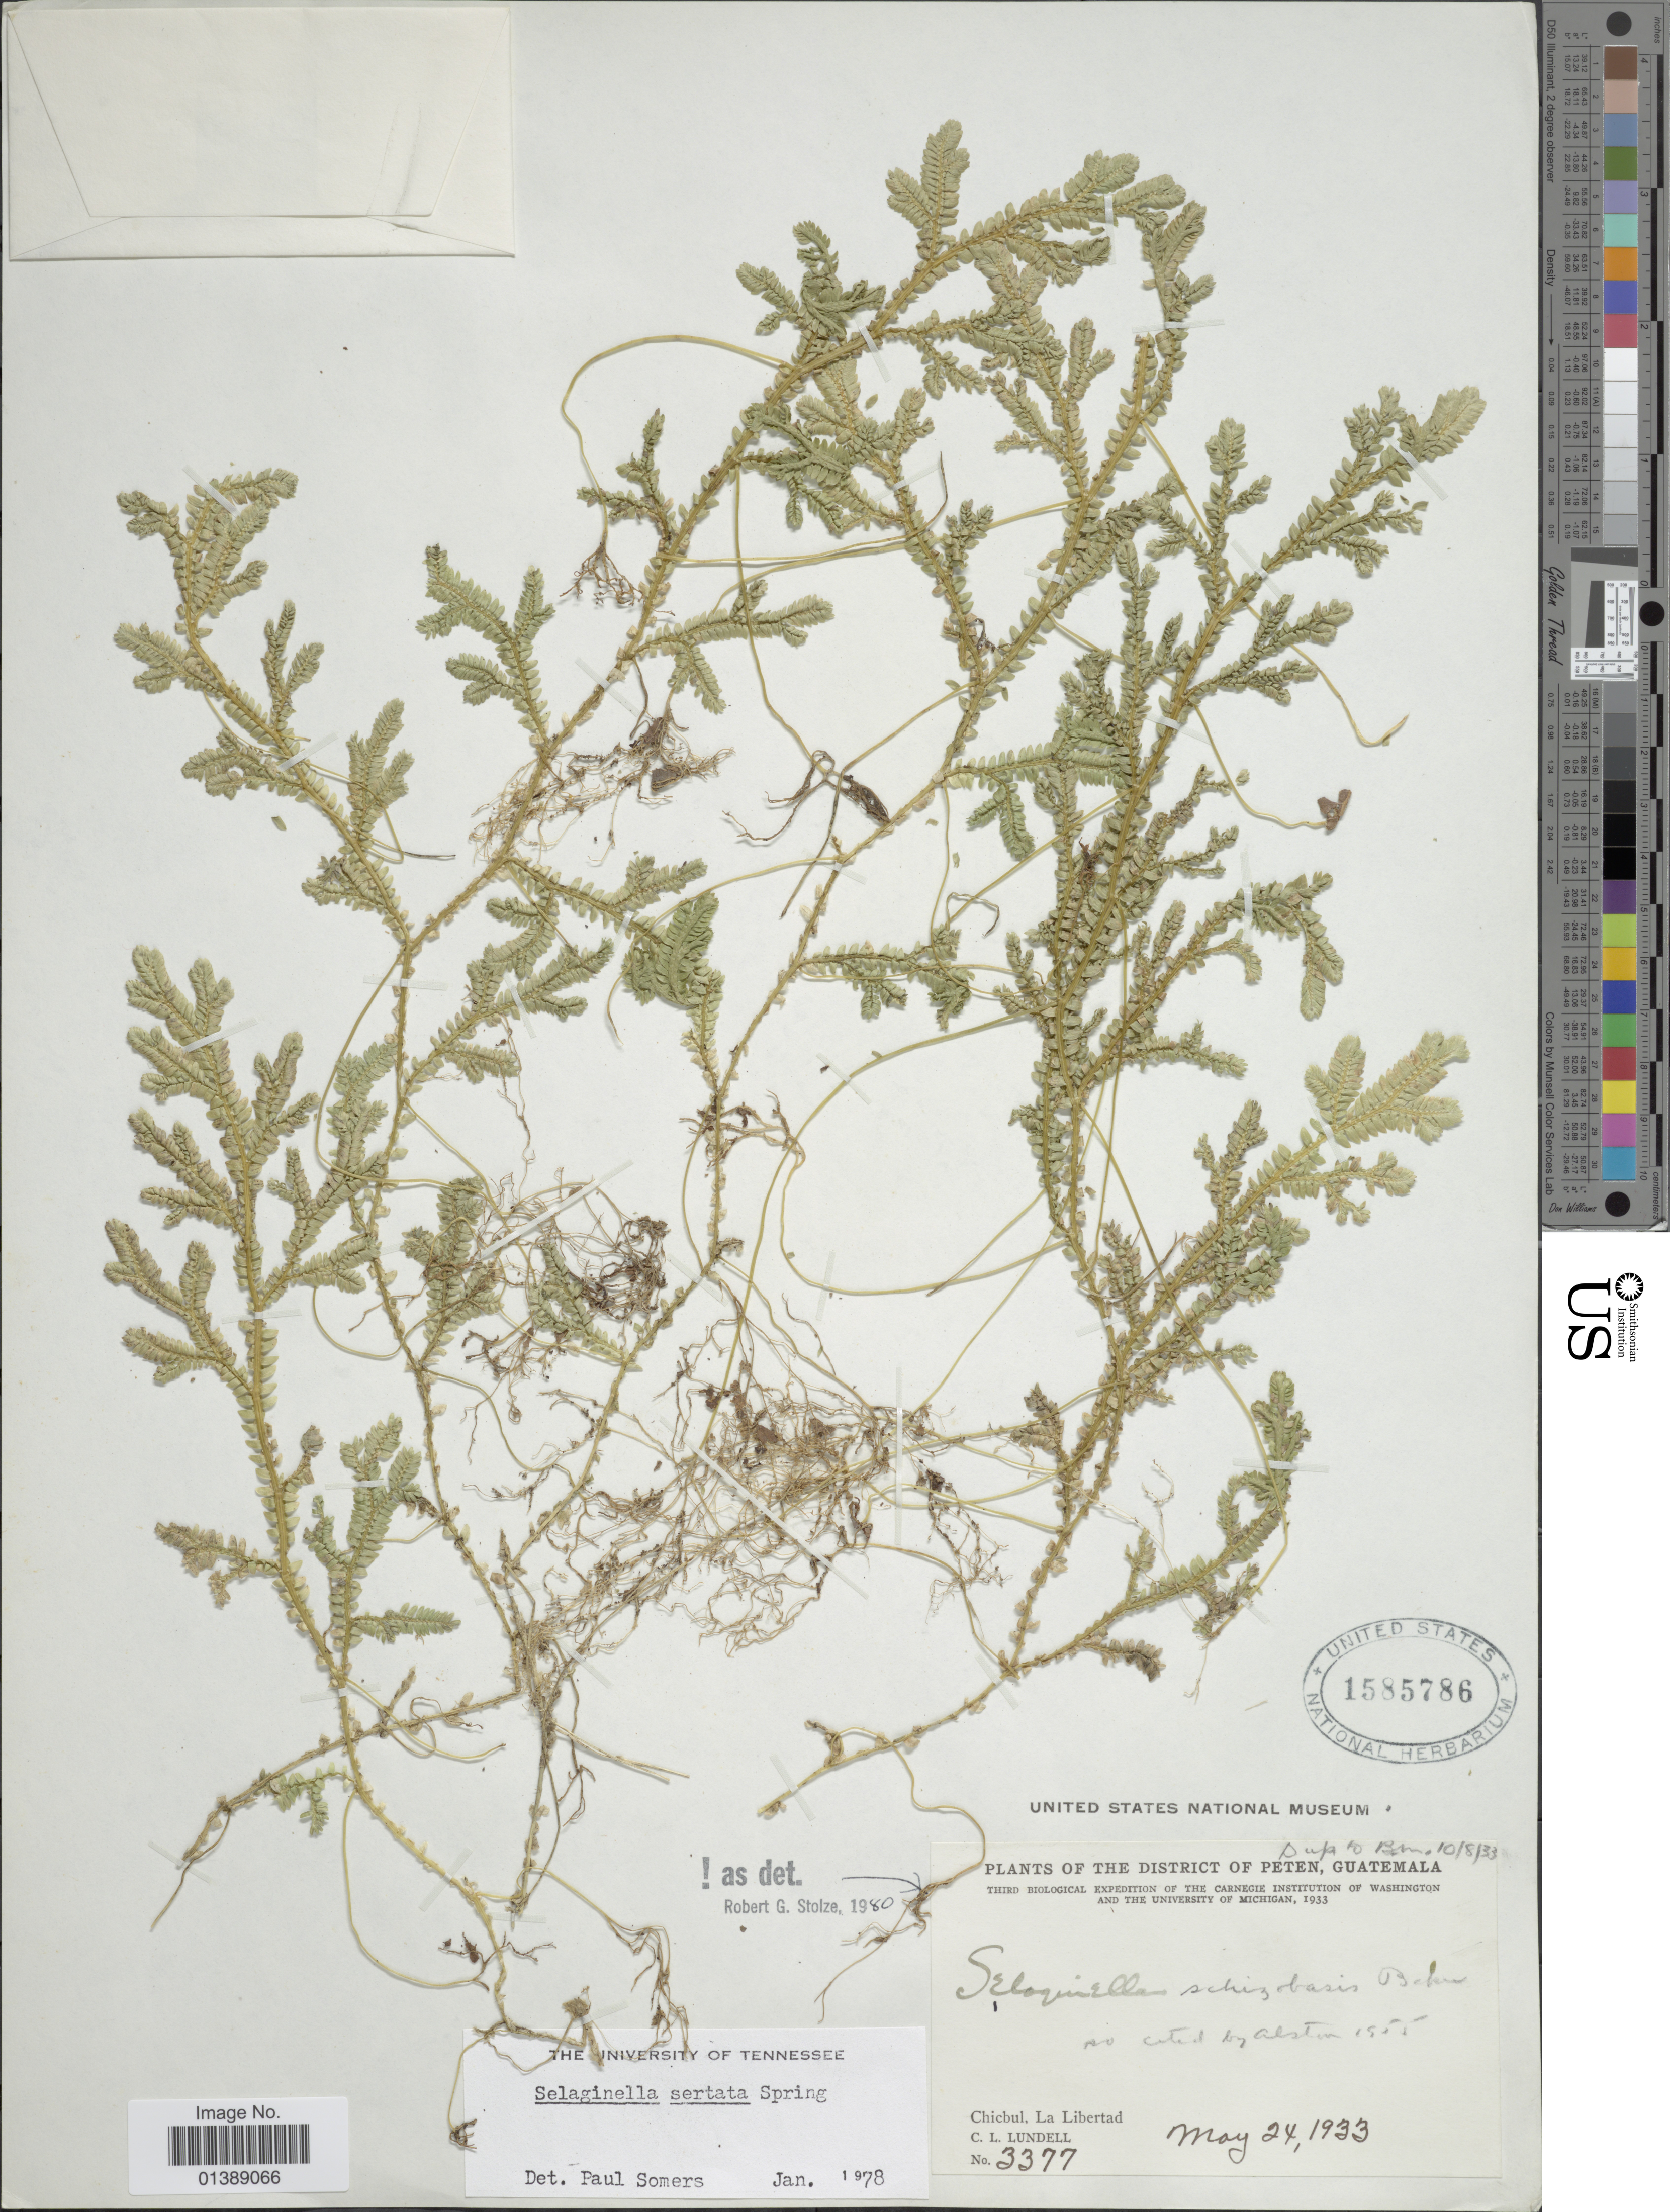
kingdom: Plantae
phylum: Tracheophyta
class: Lycopodiopsida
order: Selaginellales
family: Selaginellaceae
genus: Selaginella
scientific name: Selaginella schizobasis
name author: Baker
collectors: C. L. Lundell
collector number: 3377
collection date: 1933-05-24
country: Guatemala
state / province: El Petén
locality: The district of Peten, Chicbul, La Libertad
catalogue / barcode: US 1585786